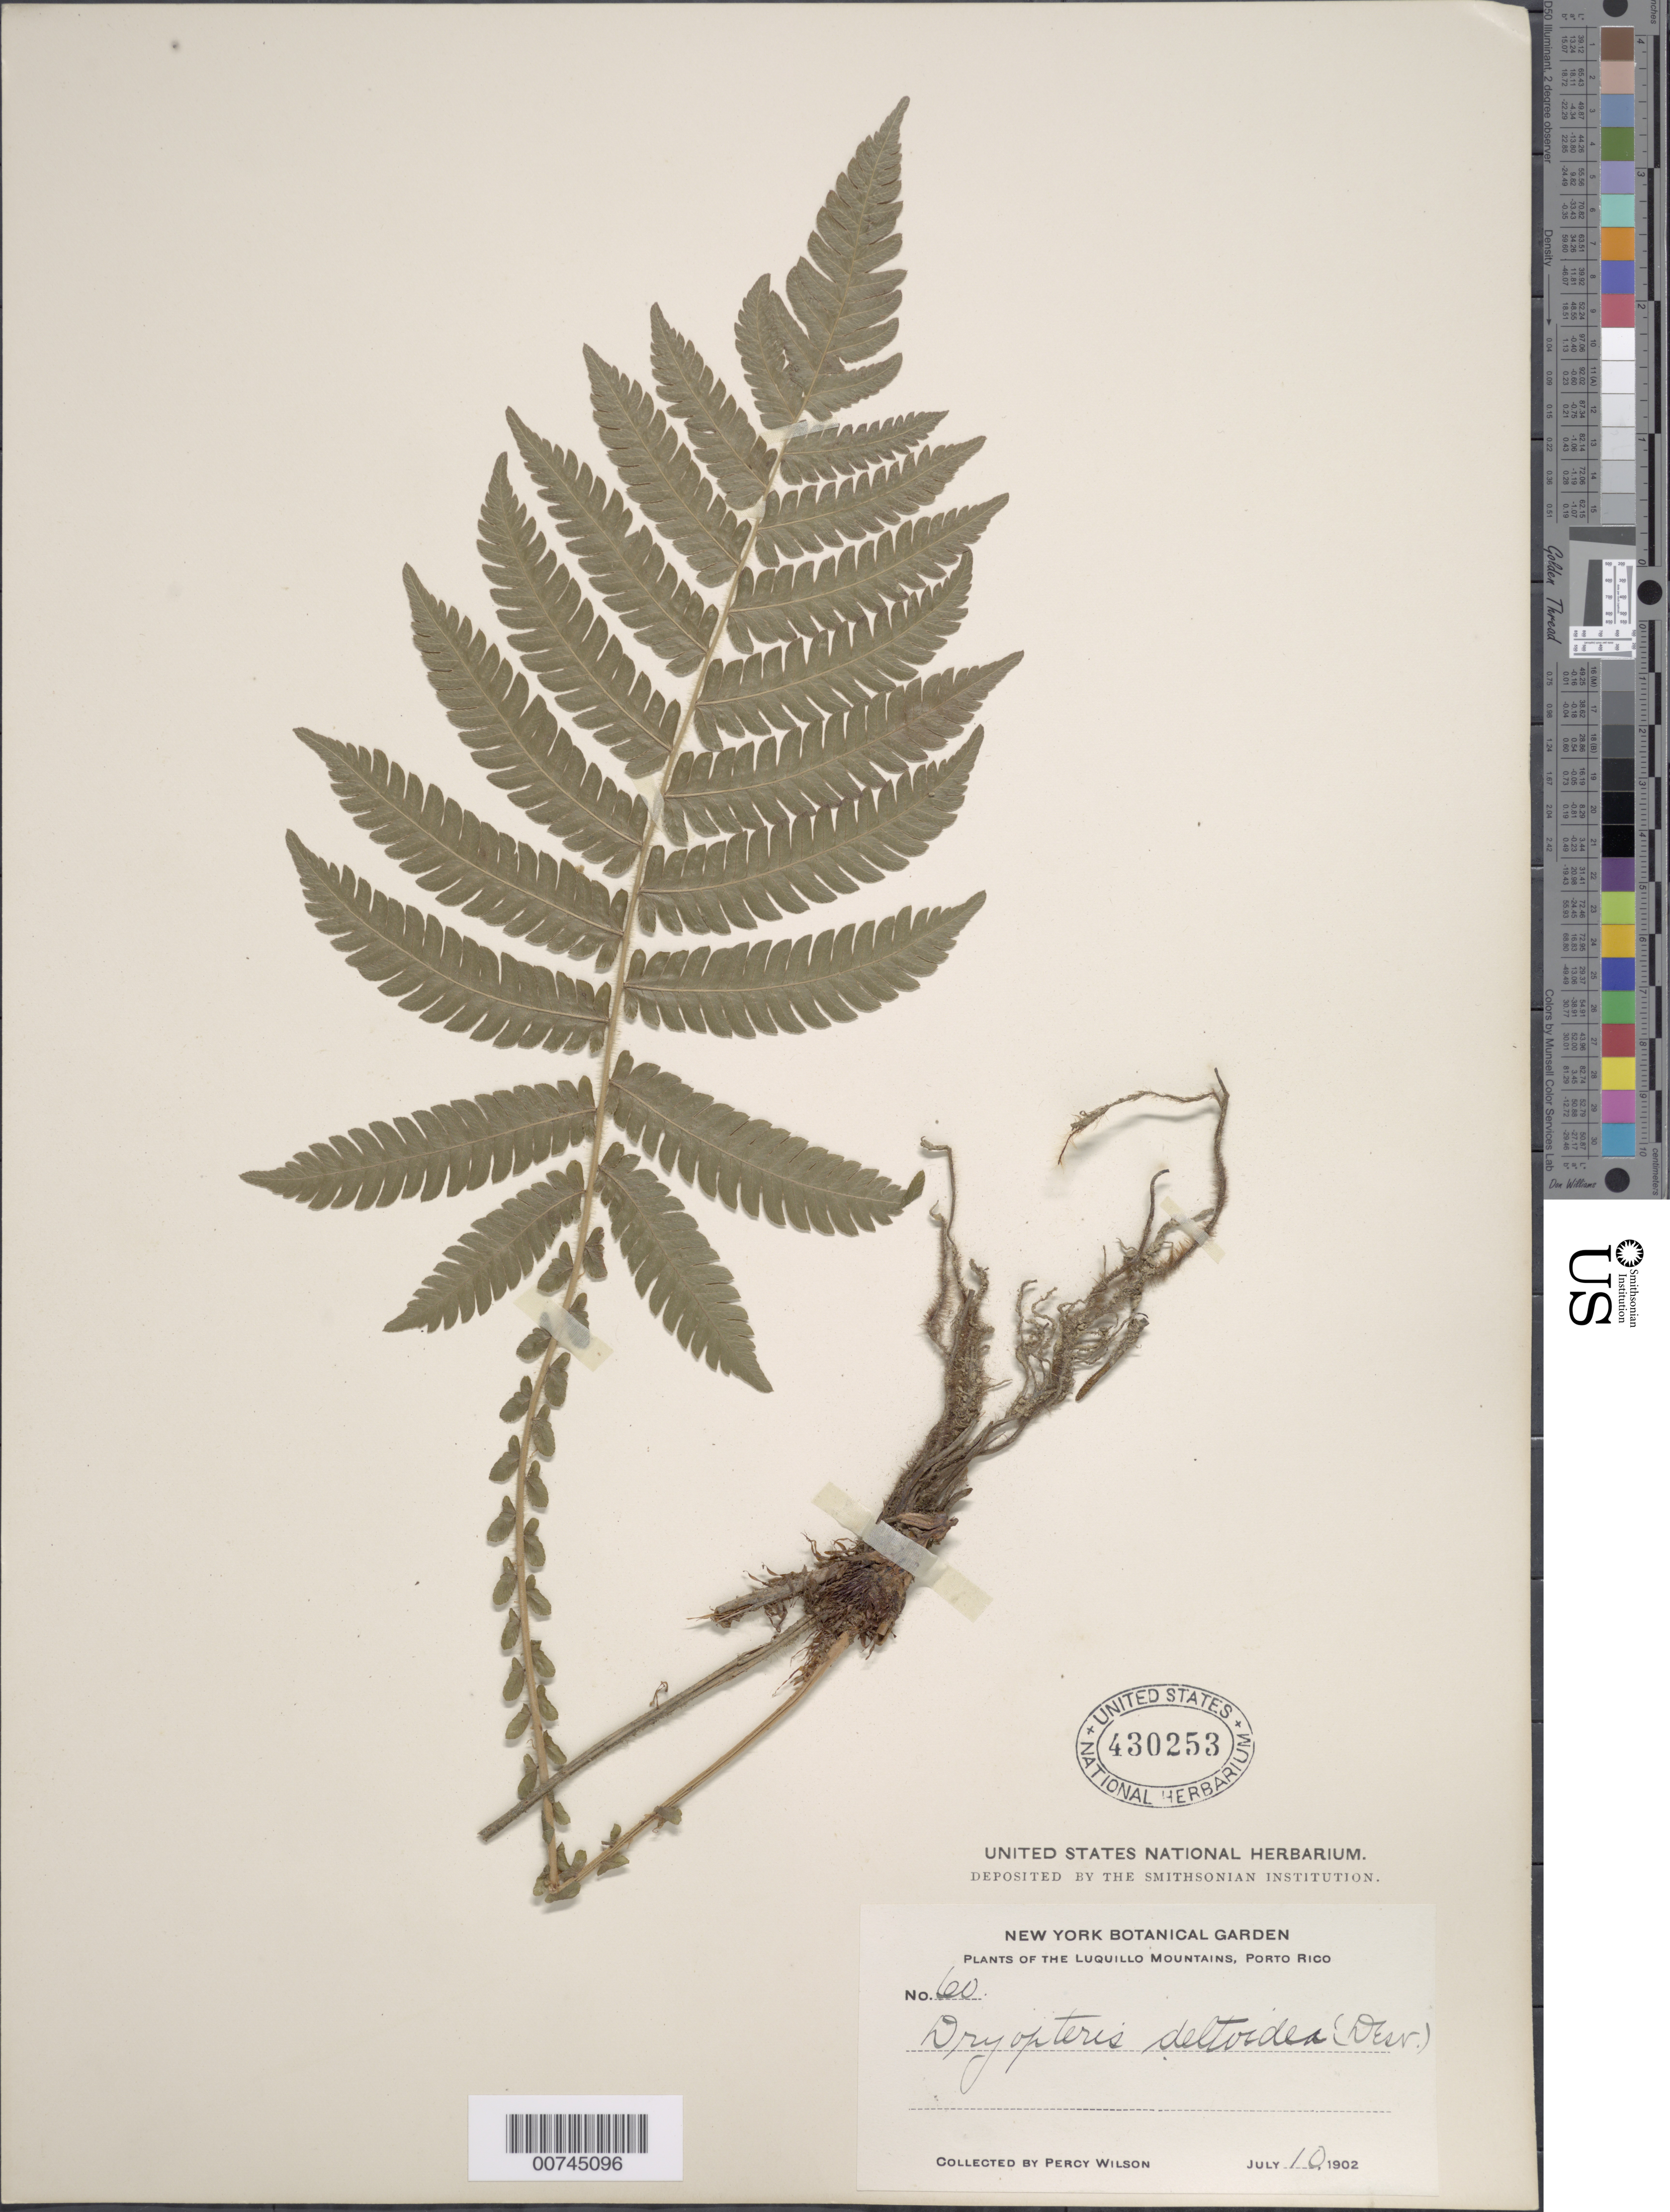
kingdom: Plantae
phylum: Tracheophyta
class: Polypodiopsida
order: Polypodiales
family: Thelypteridaceae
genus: Steiropteris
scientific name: Steiropteris deltoidea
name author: (Sw.) Pic. Serm.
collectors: P. Wilson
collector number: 60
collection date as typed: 10 Jul 1902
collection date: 1902-07-10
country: Puerto Rico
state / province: Luquillo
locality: Luquillo Mountains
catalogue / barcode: US 430253